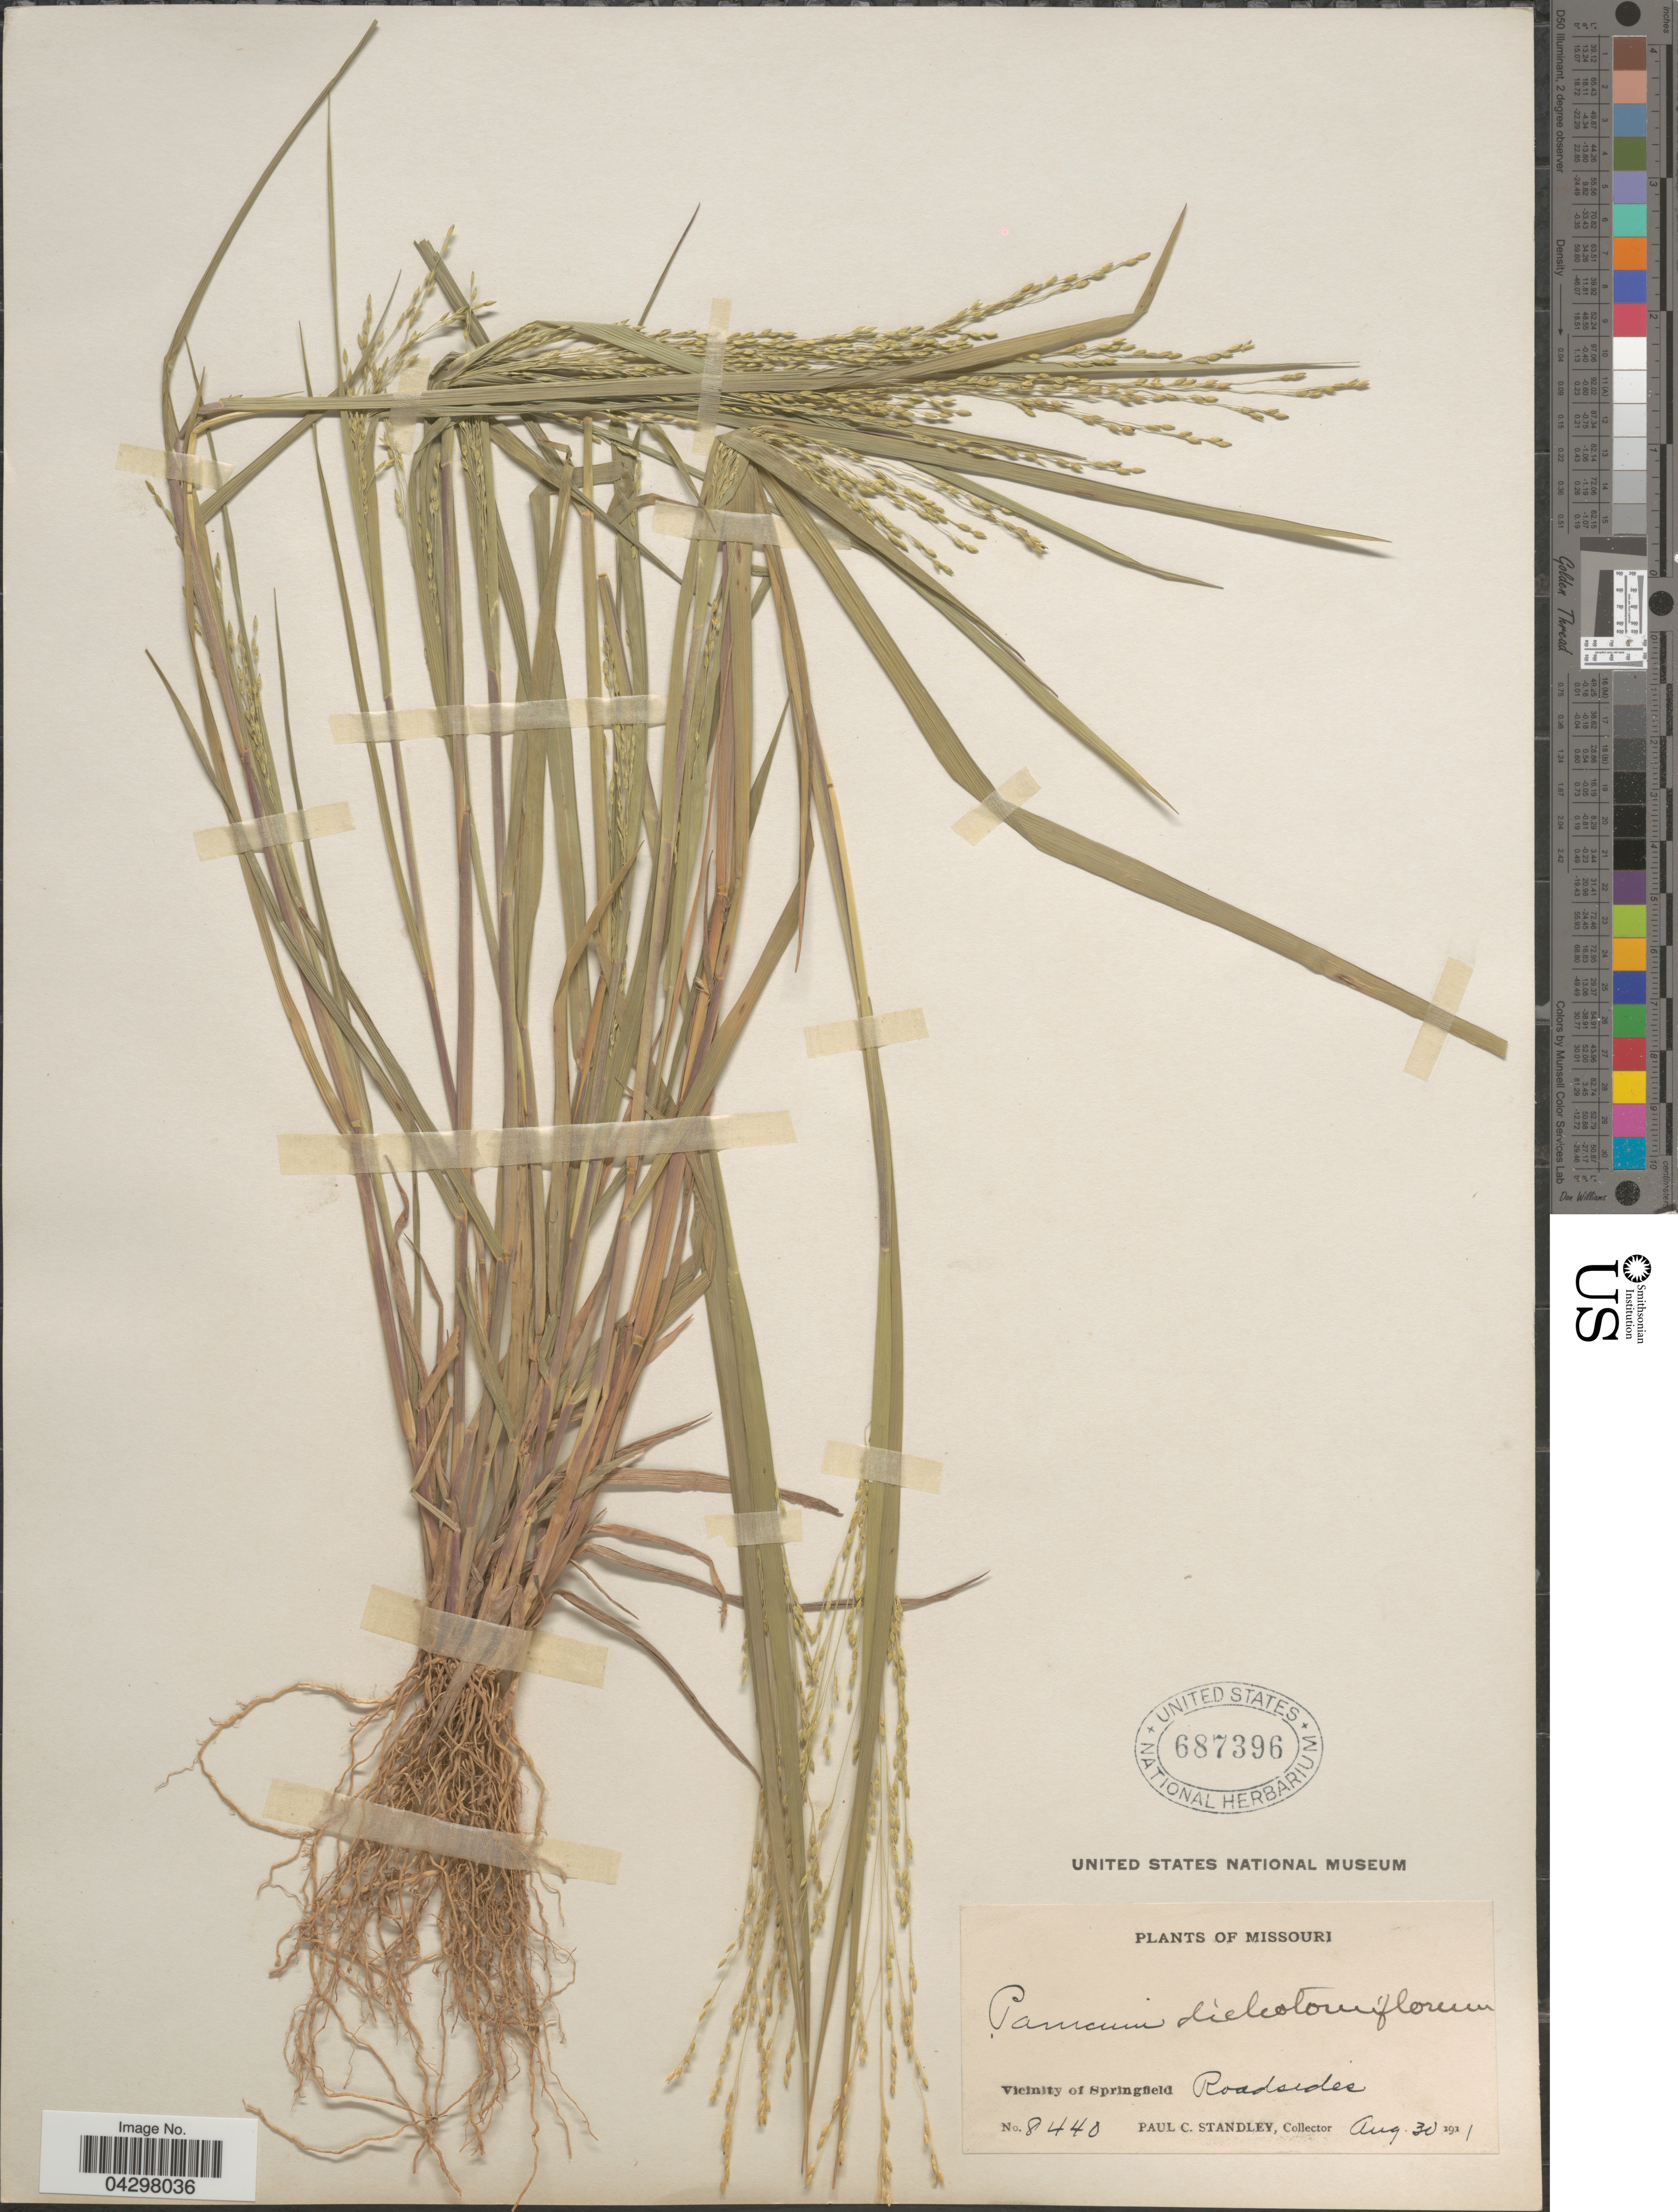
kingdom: Plantae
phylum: Tracheophyta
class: Liliopsida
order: Poales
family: Poaceae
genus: Panicum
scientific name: Panicum dichotomiflorum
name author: Michx.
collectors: P. C. Standley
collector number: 8440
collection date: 1911-08-30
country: United States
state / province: Missouri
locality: Vicinity of Springfield.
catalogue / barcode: US 687396